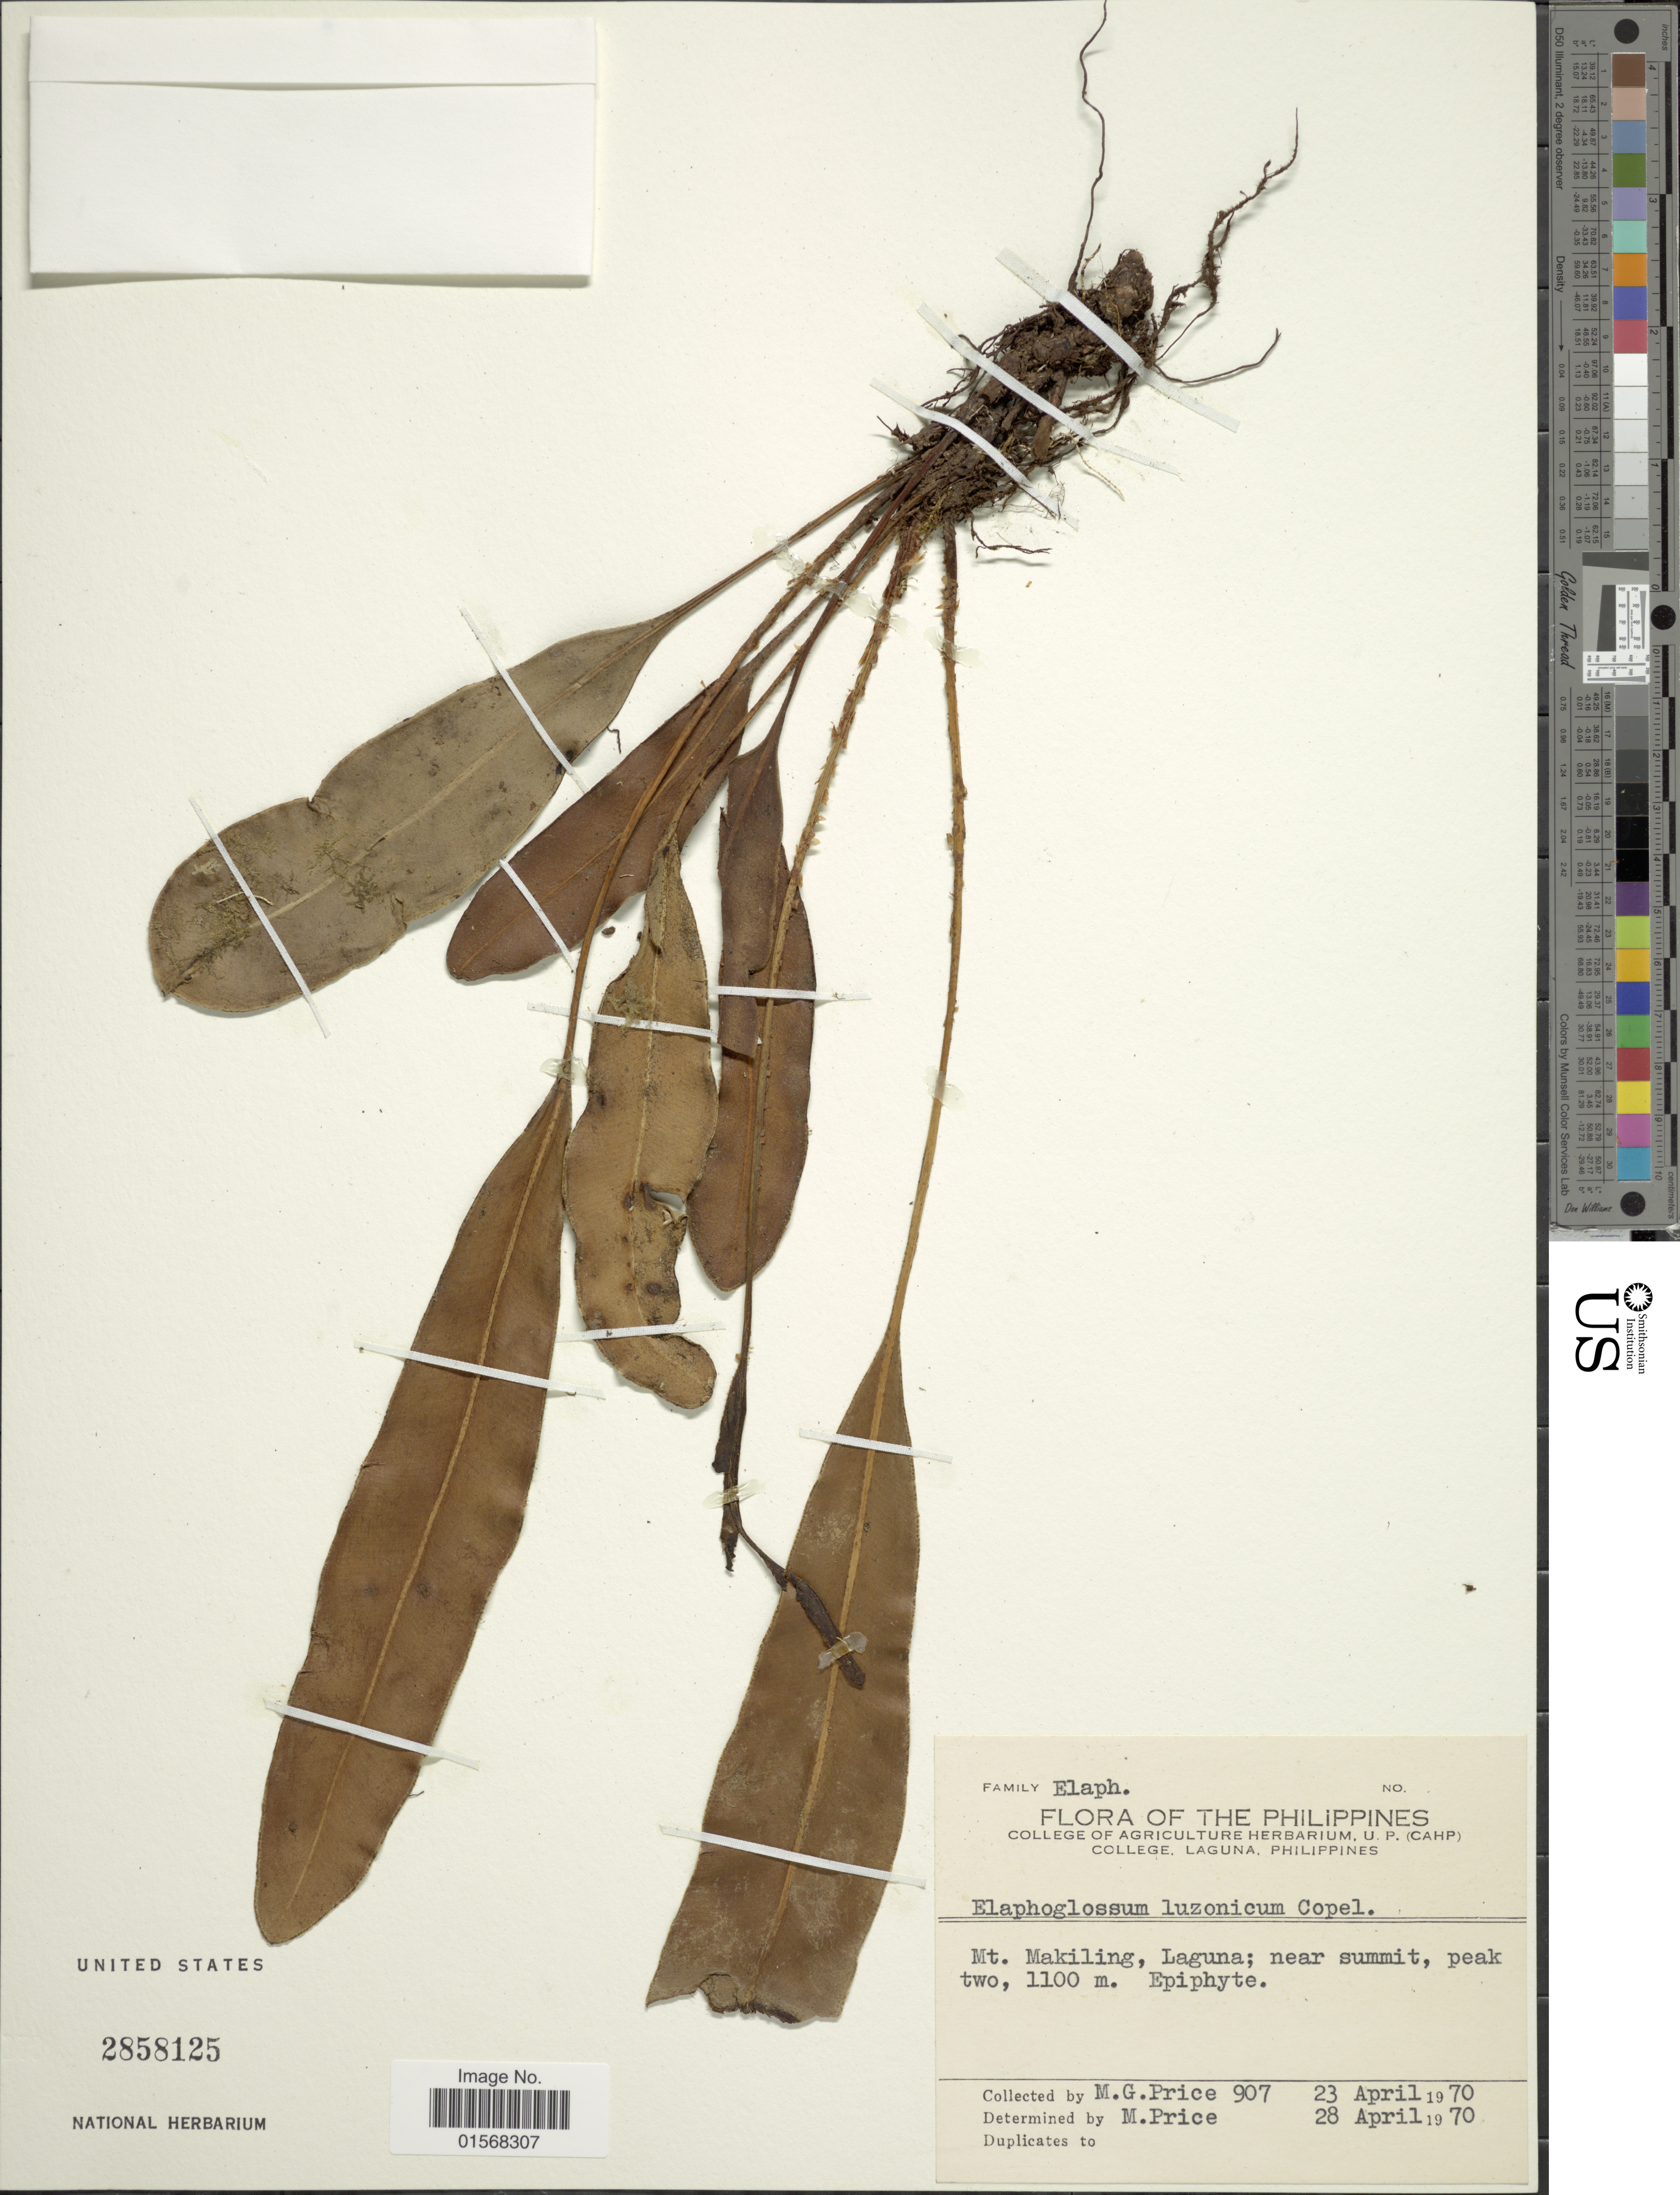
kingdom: Plantae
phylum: Tracheophyta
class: Polypodiopsida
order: Polypodiales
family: Dryopteridaceae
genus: Elaphoglossum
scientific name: Elaphoglossum luzonicum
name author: Copel. in Elmer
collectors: M. G. Price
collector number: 907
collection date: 1970-04-23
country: Philippines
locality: Mt. Makiling, Laguna; near summit, peak two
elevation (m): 1100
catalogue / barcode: US 2858125